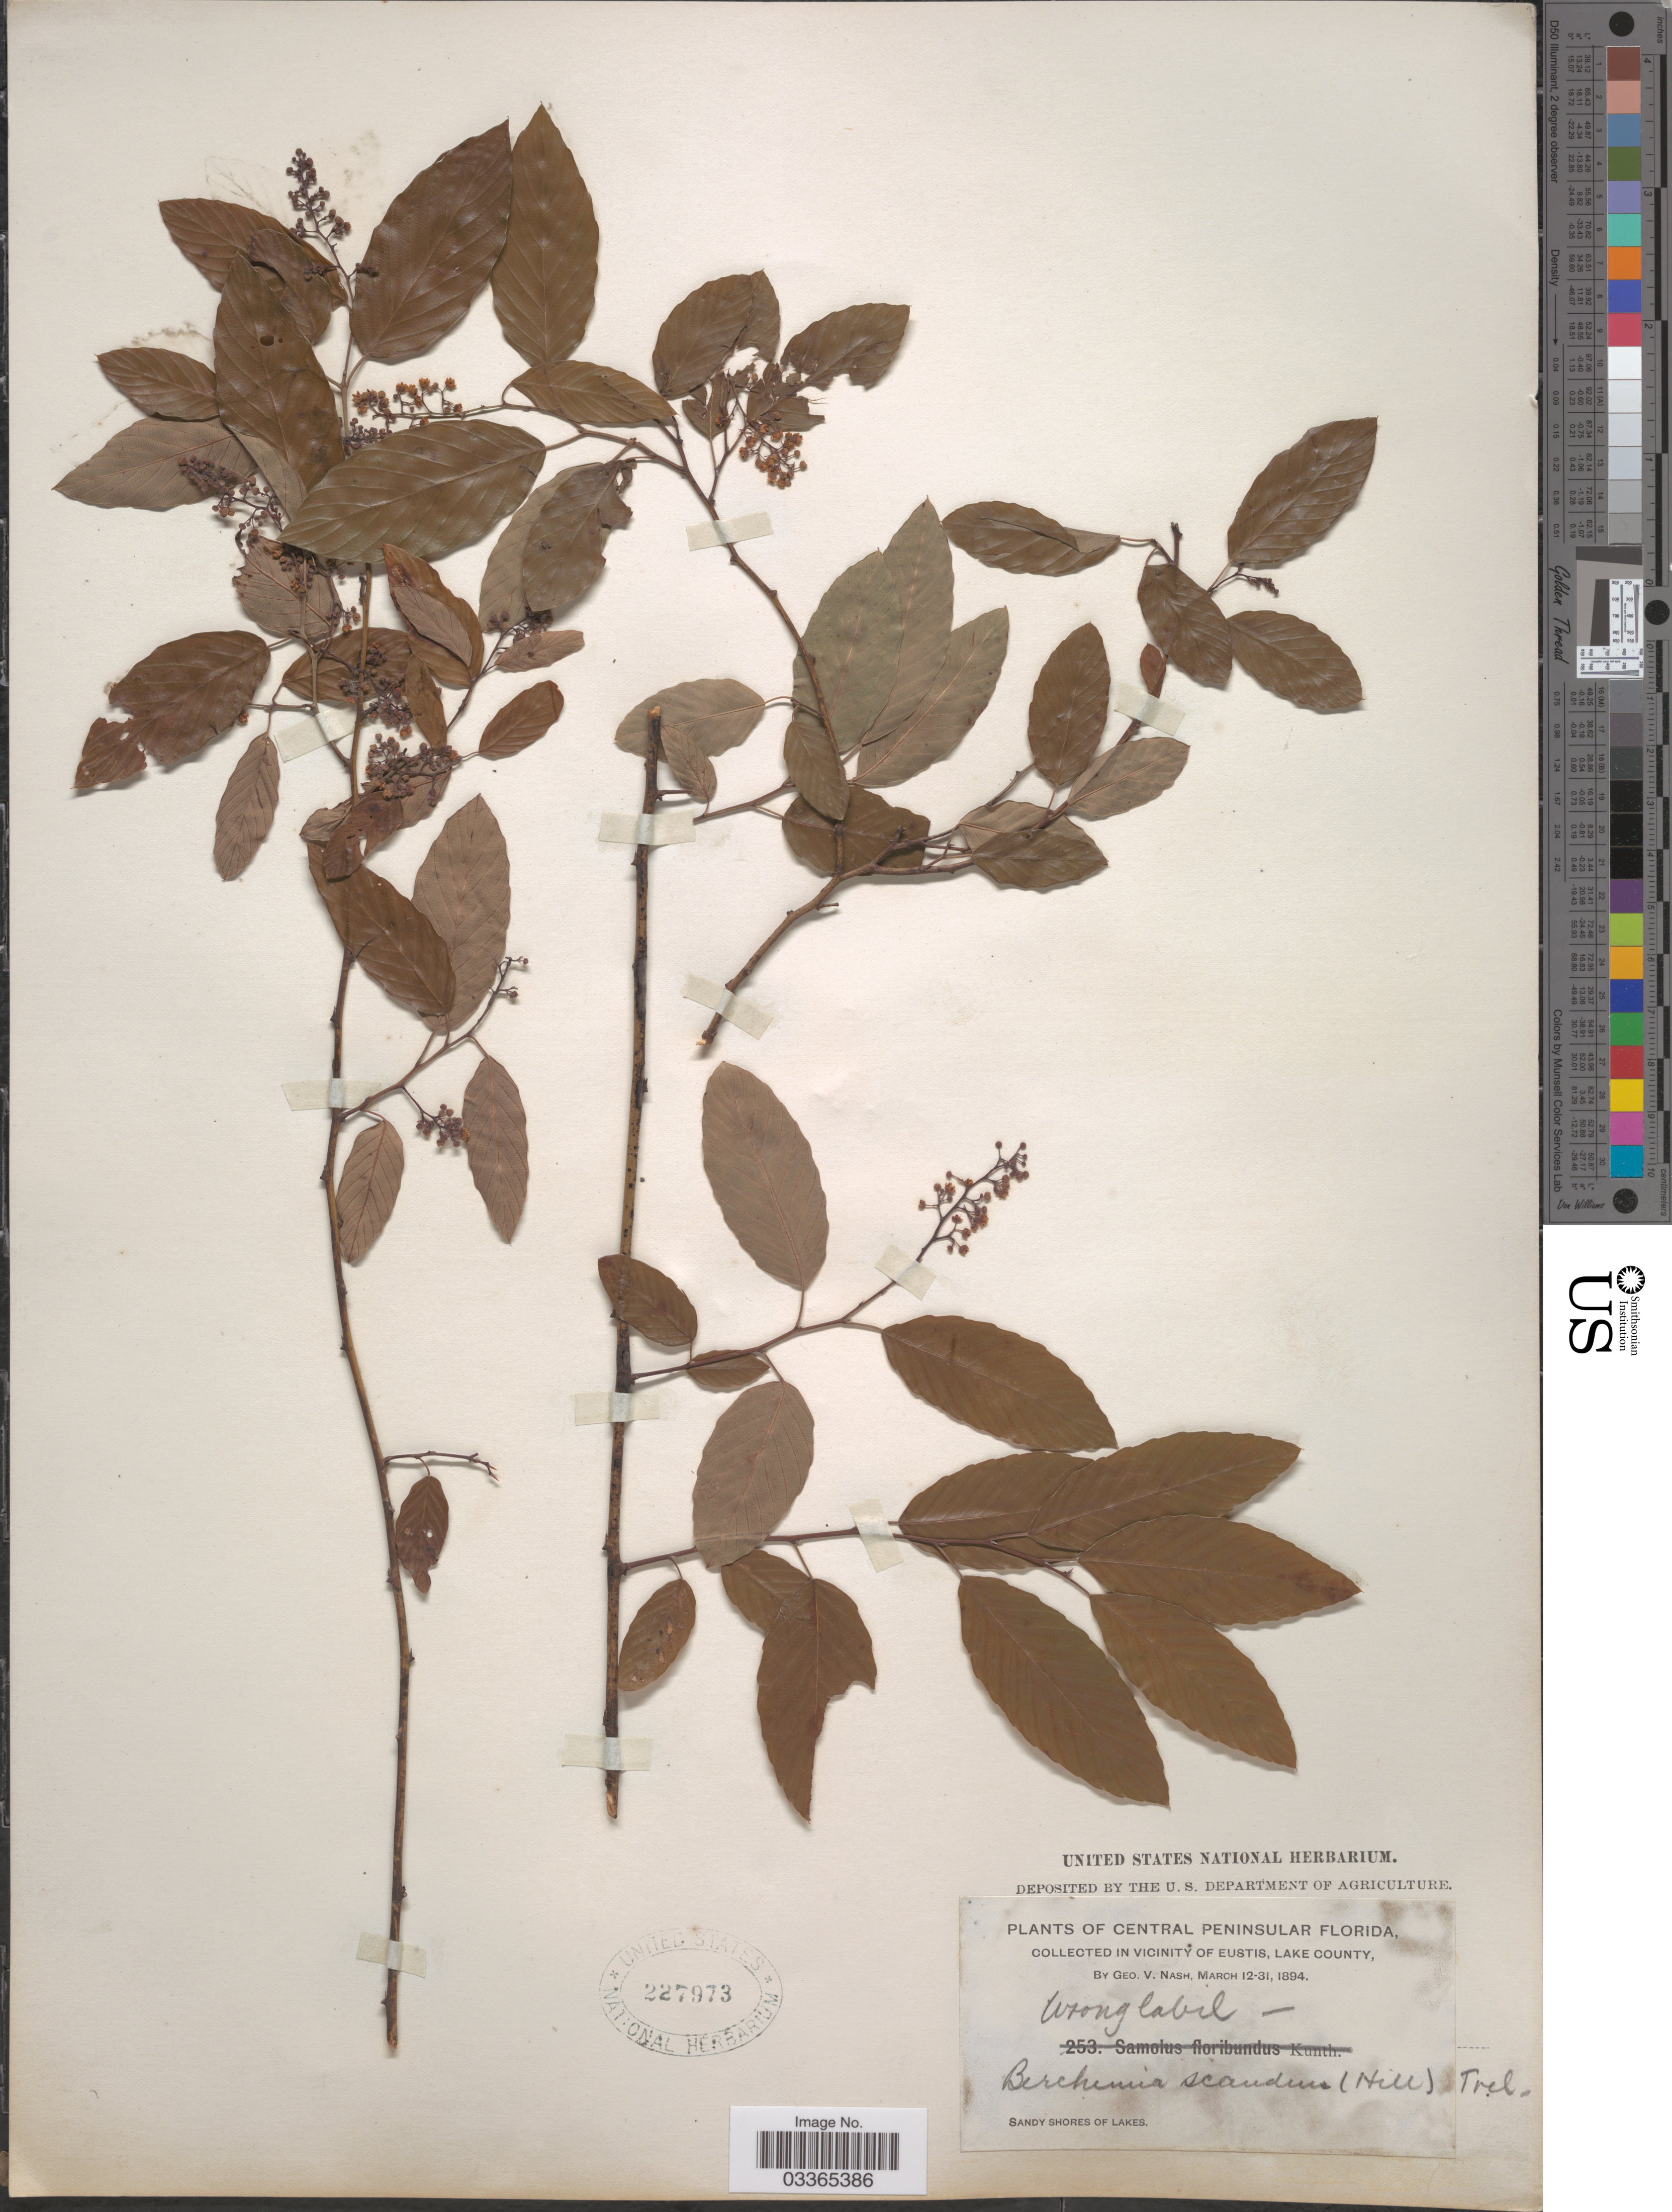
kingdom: Plantae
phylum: Tracheophyta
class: Magnoliopsida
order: Rosales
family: Rhamnaceae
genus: Berchemia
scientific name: Berchemia scandens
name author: (Hill) K. Koch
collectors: G. V. Nash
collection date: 1894-03-12/1894-03-31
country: United States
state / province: Florida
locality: Central Peninsular Florida. In vicinity of Eustis, Lake County.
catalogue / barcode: US 227973